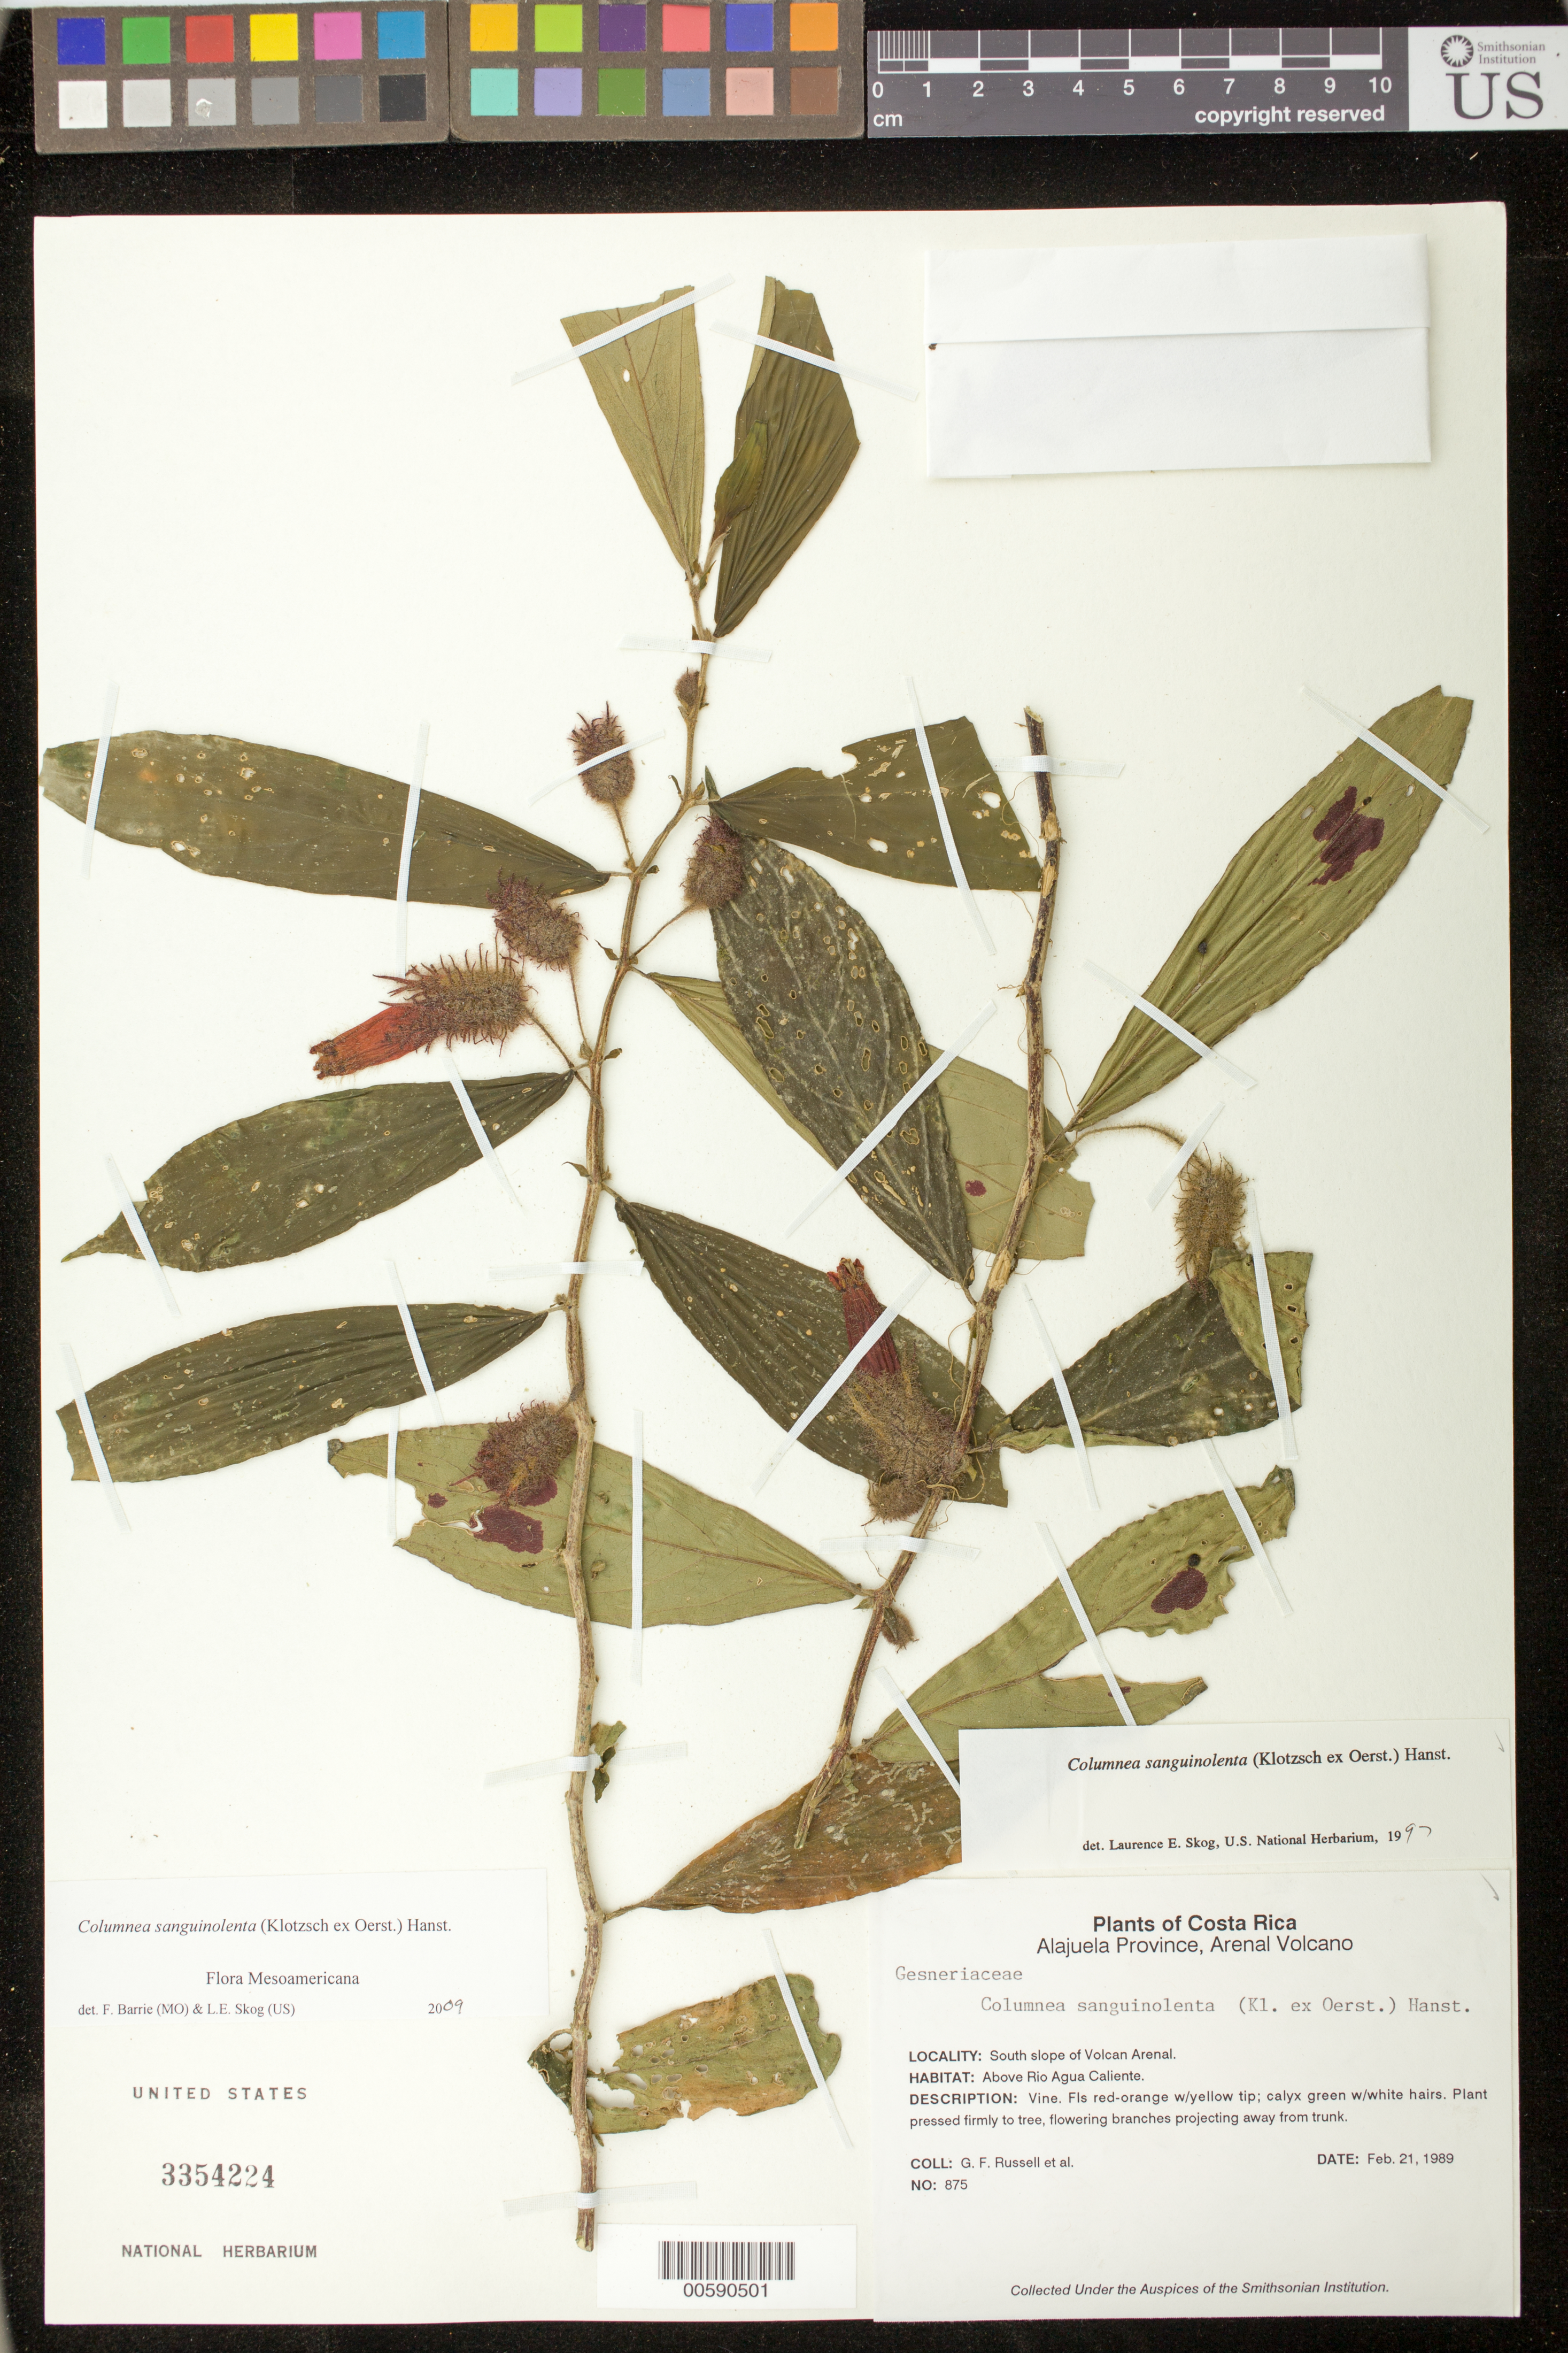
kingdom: Plantae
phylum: Tracheophyta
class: Magnoliopsida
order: Lamiales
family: Gesneriaceae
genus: Columnea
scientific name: Columnea sanguinolenta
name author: (Klotzsch ex Oerst.) Hanst.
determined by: Skog, Laurence E.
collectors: G. Russell & et al.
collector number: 875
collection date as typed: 21 Feb 1989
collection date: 1989-02-21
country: Costa Rica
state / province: Alajuela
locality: Arenal Volcano; S slope of Volcan Arenal, above Rio Agua Caliente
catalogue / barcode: US 3354224